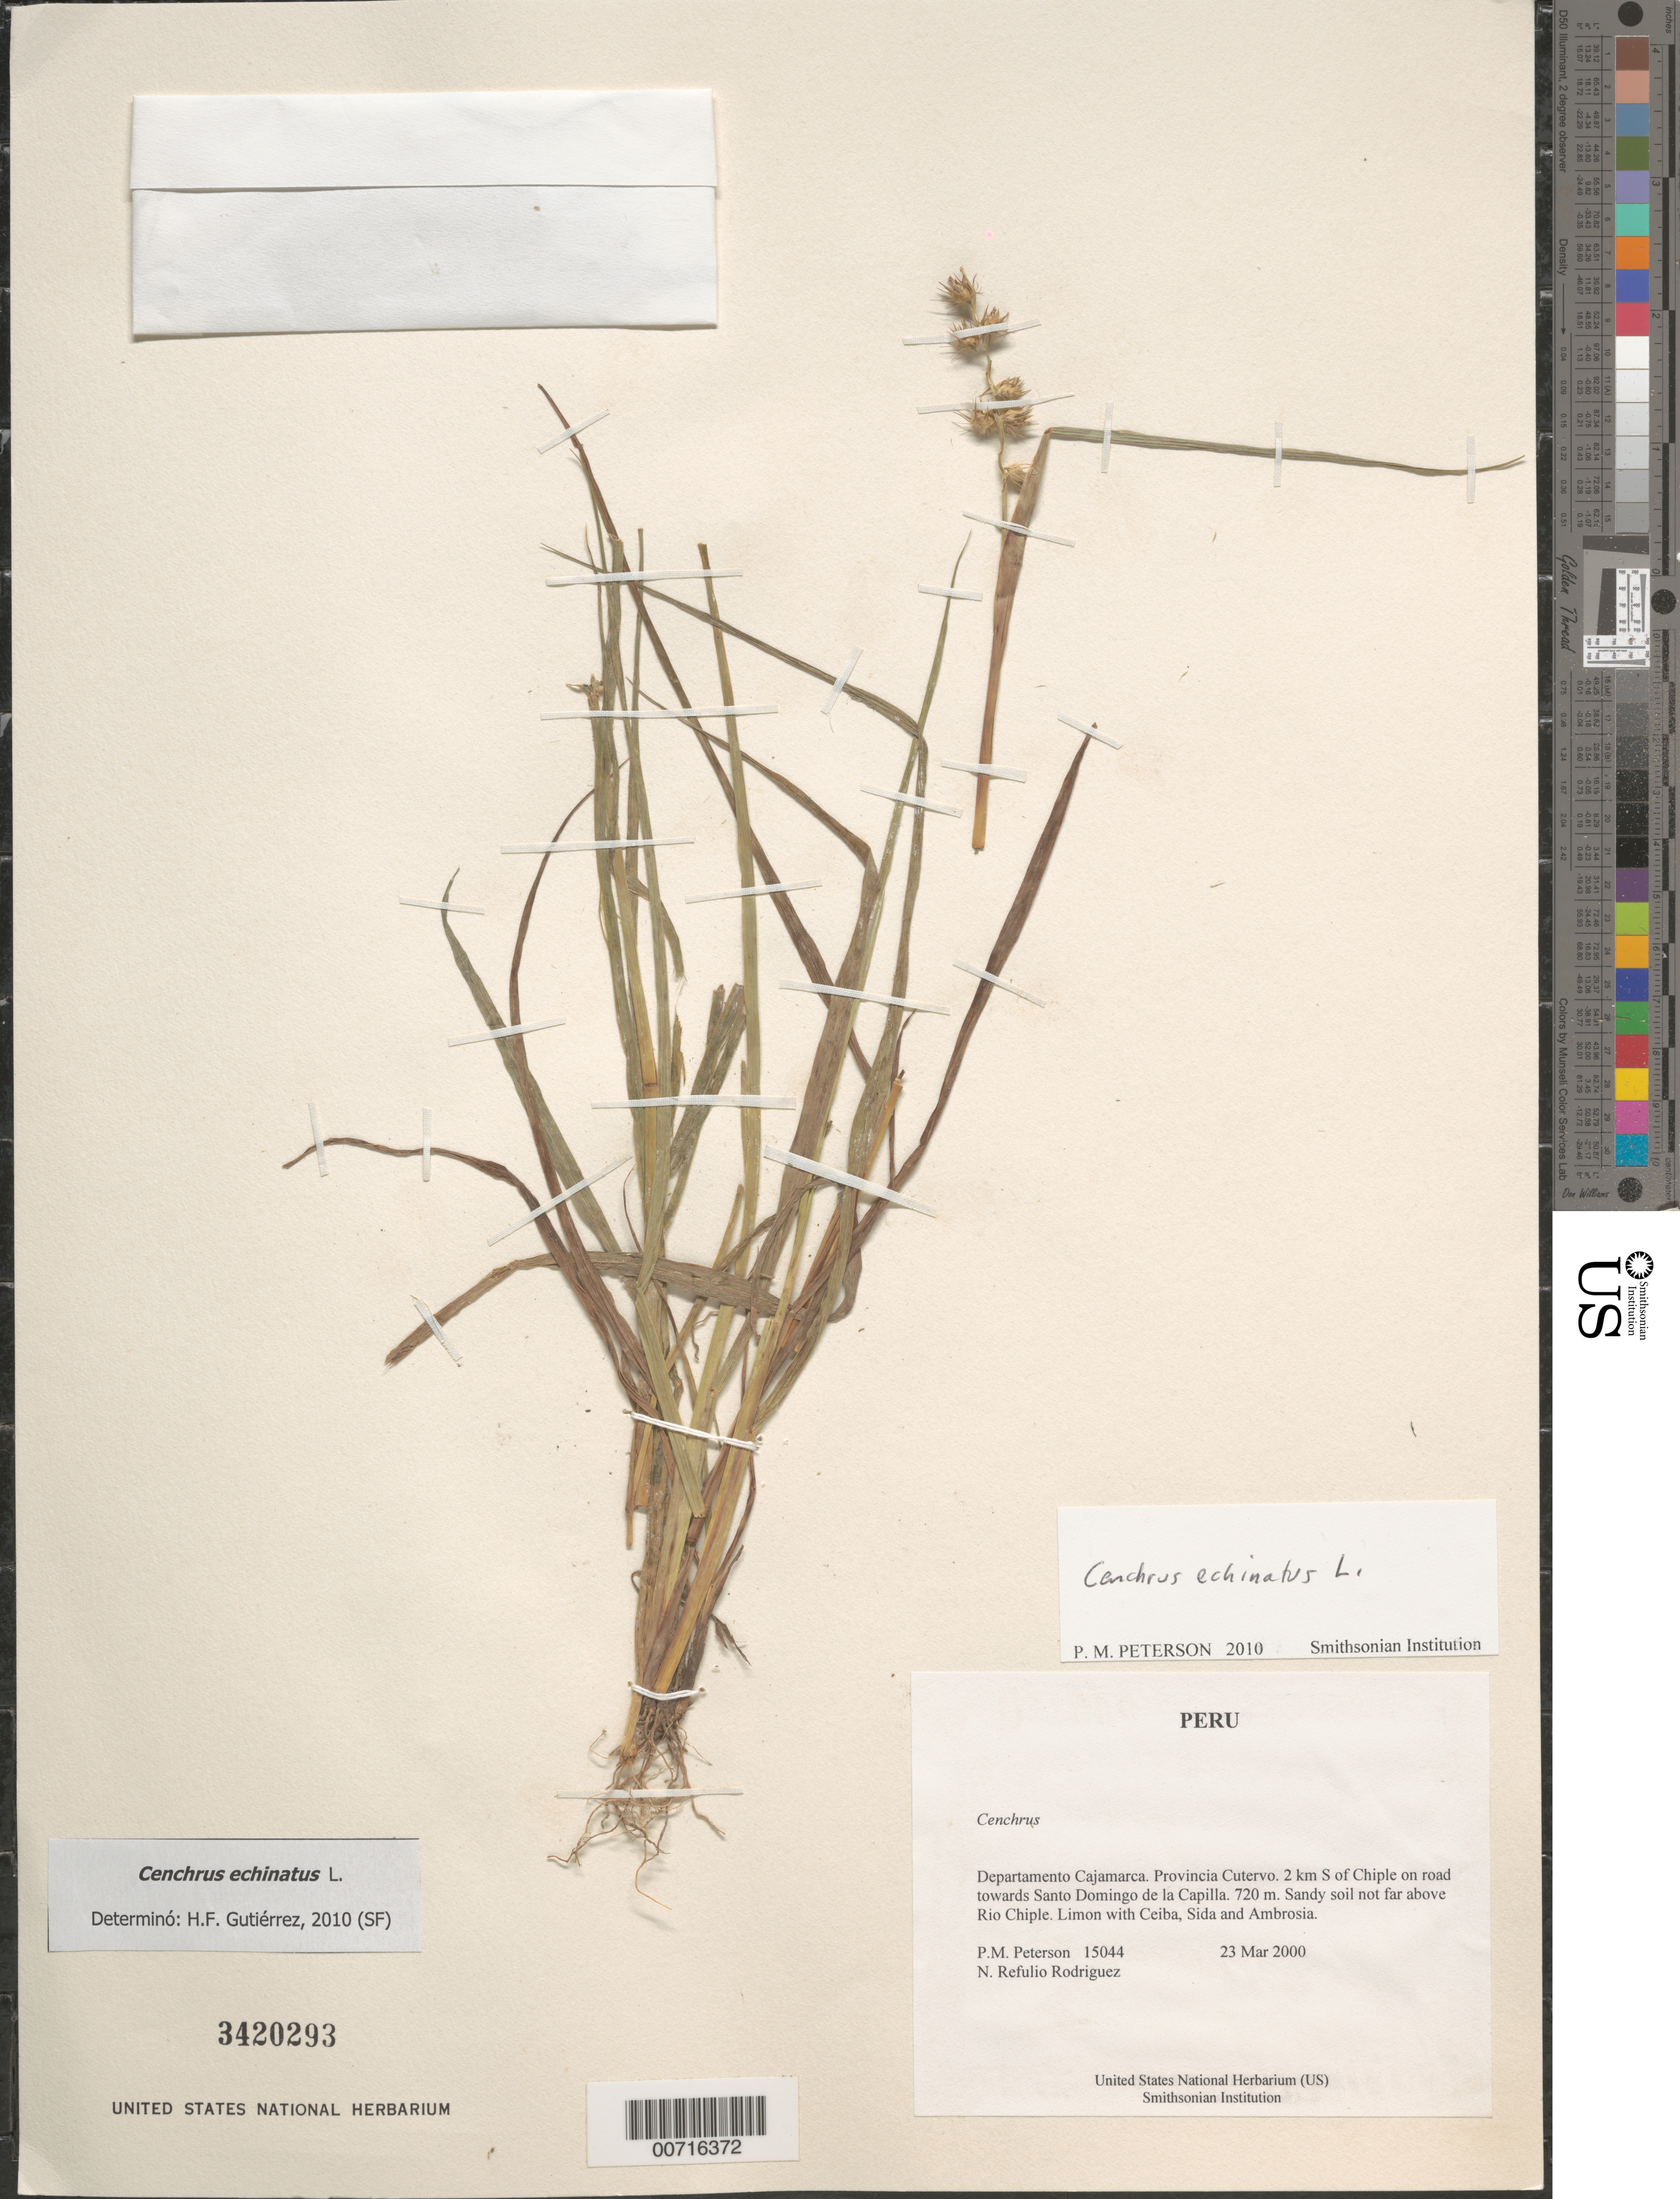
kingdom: Plantae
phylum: Tracheophyta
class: Liliopsida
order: Poales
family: Poaceae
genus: Cenchrus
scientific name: Cenchrus echinatus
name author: L.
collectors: P. M. Peterson & N. Refulio-Rodríguez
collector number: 15044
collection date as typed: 23 Mar 2000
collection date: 2000-03-23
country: Peru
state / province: Cajamarca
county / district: Cutervo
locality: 2 km S of Chiple on road towards Santo Domingo de la Capilla.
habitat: Sandy soil not far above Rio Chiple. Limon with Ceiba, Sida and Ambrosia.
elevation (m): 720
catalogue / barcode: US 3420293